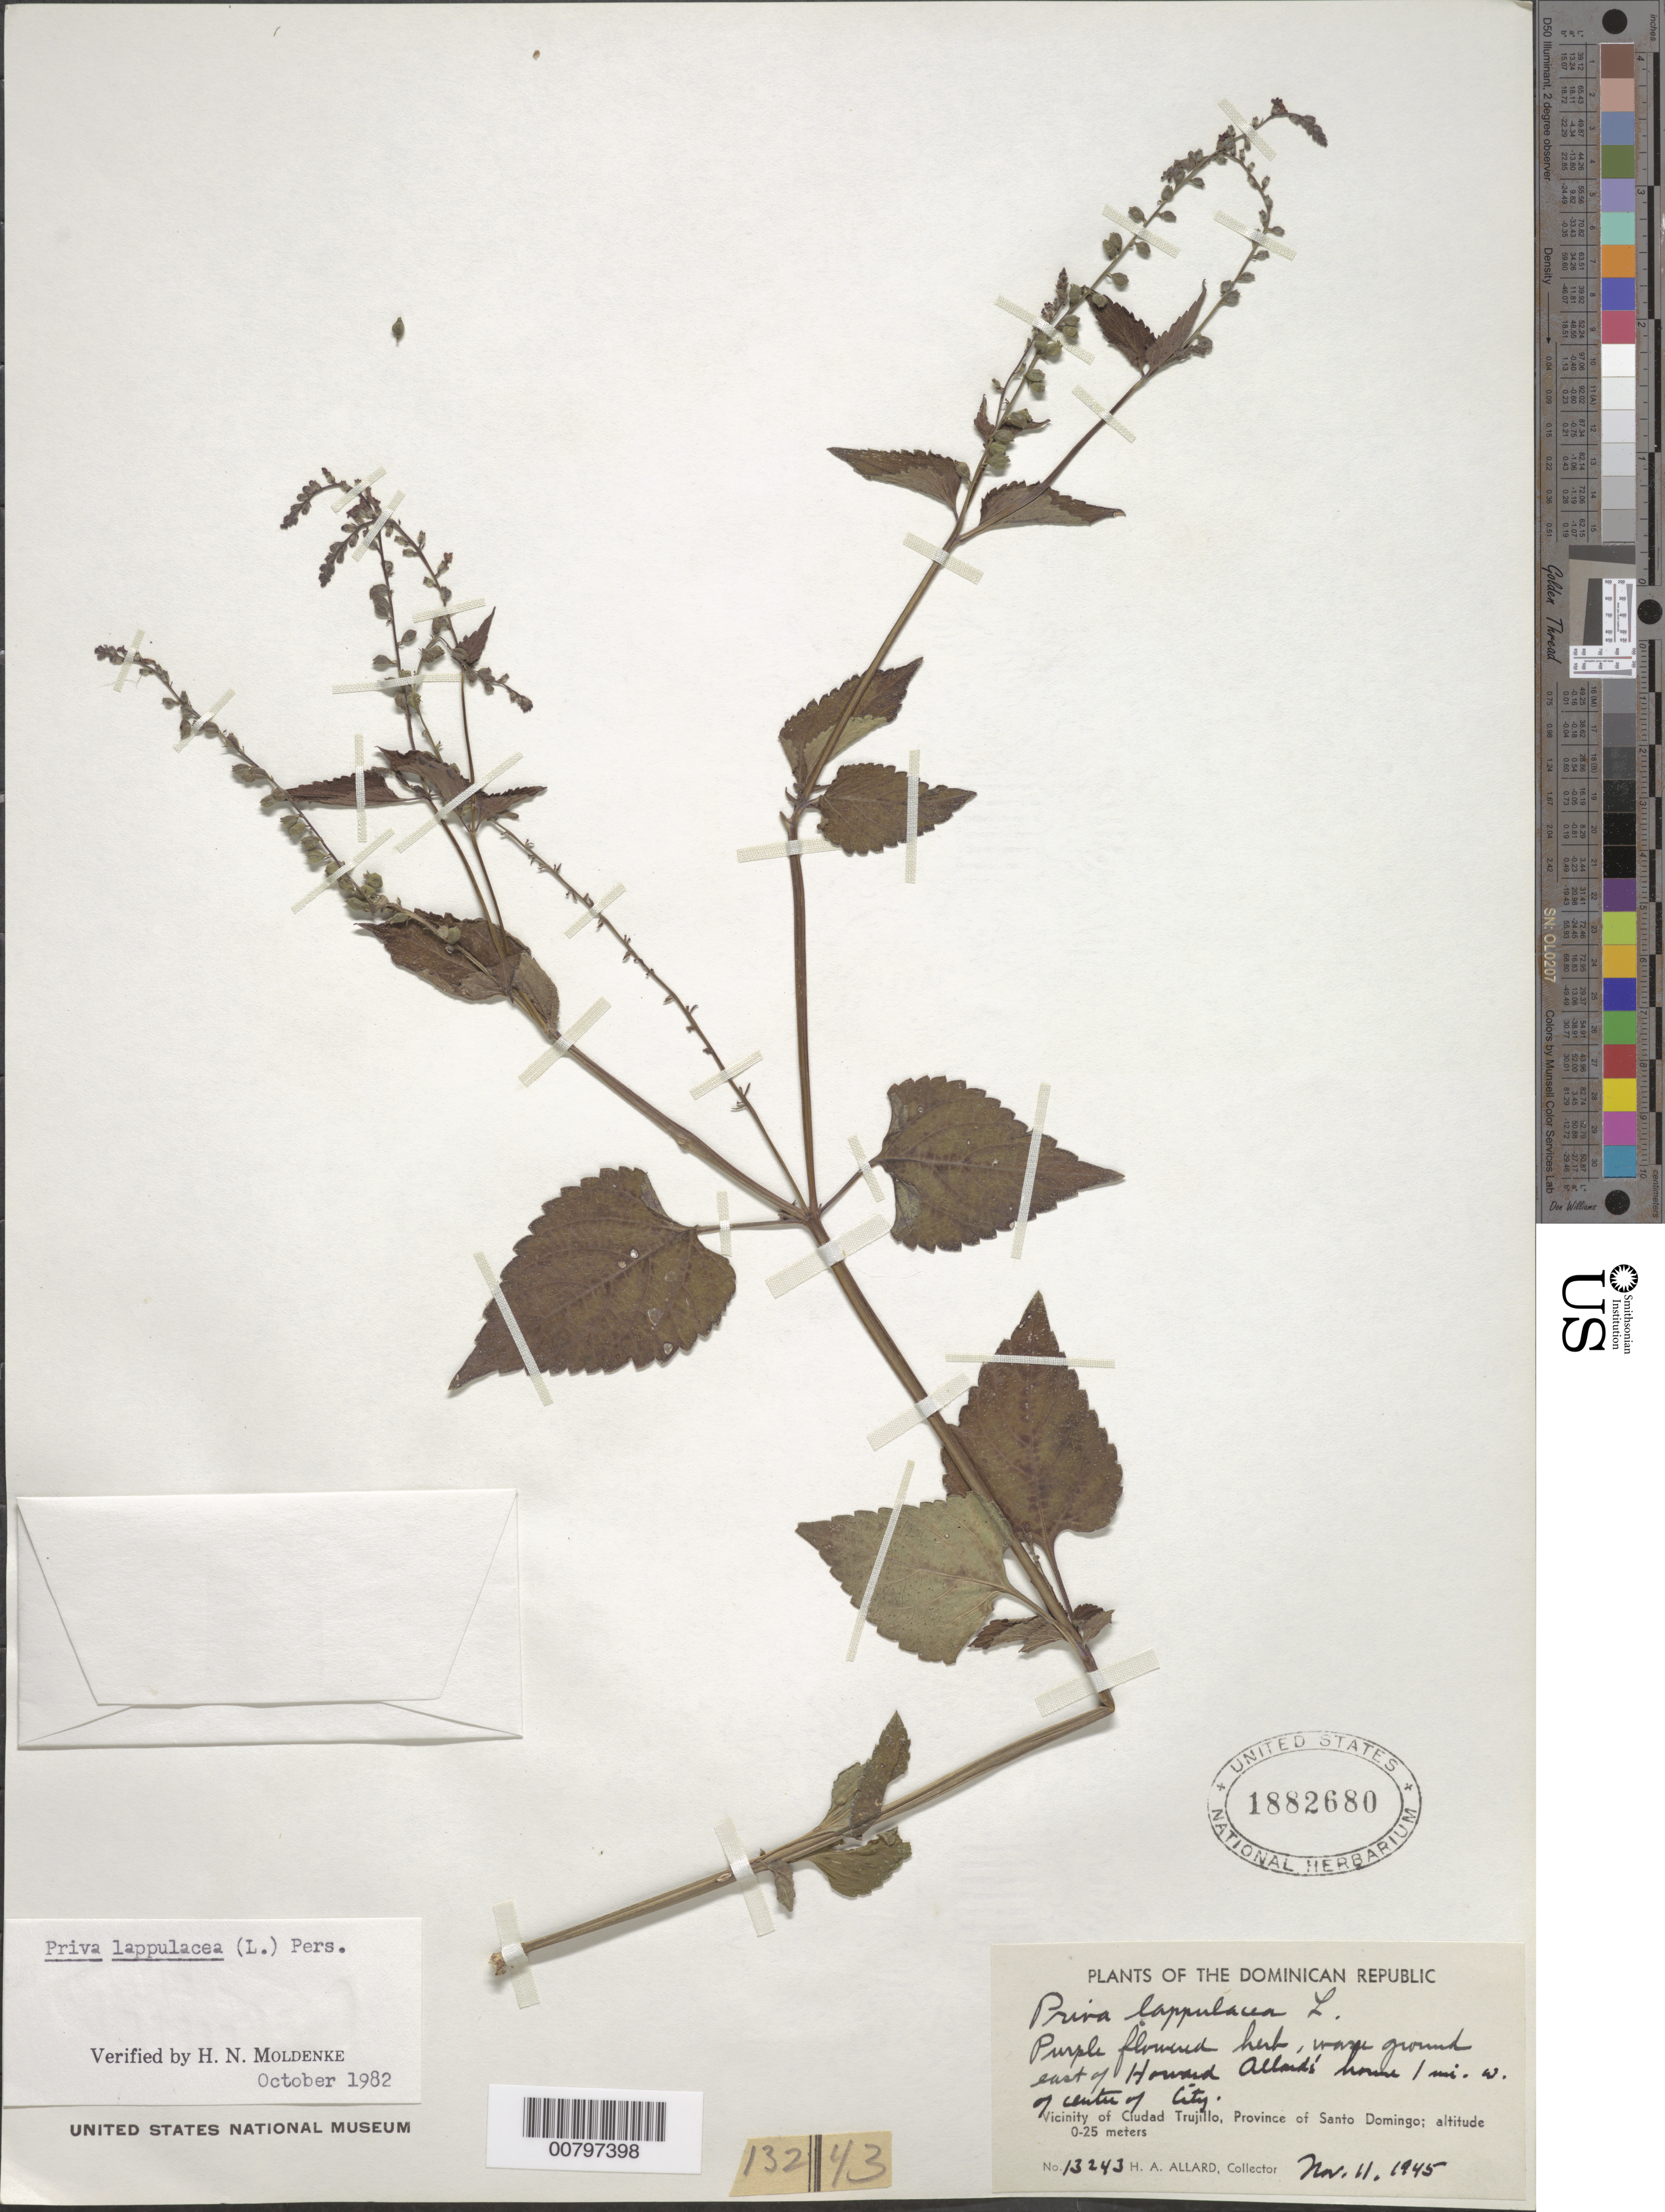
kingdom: Plantae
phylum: Tracheophyta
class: Magnoliopsida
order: Lamiales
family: Verbenaceae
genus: Priva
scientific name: Priva lappulacea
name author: (L.) Pers.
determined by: Moldenke, H. N.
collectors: H. A. Allard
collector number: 13243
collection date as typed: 11 Nov 1945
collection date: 1945-11-11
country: Dominican Republic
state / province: Distrito Nacional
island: Hispaniola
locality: Vicinity of Santo Domingo, E of Howard Allard's home, 1mW of center of city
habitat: Waste gorund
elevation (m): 0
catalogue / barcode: US 1882680